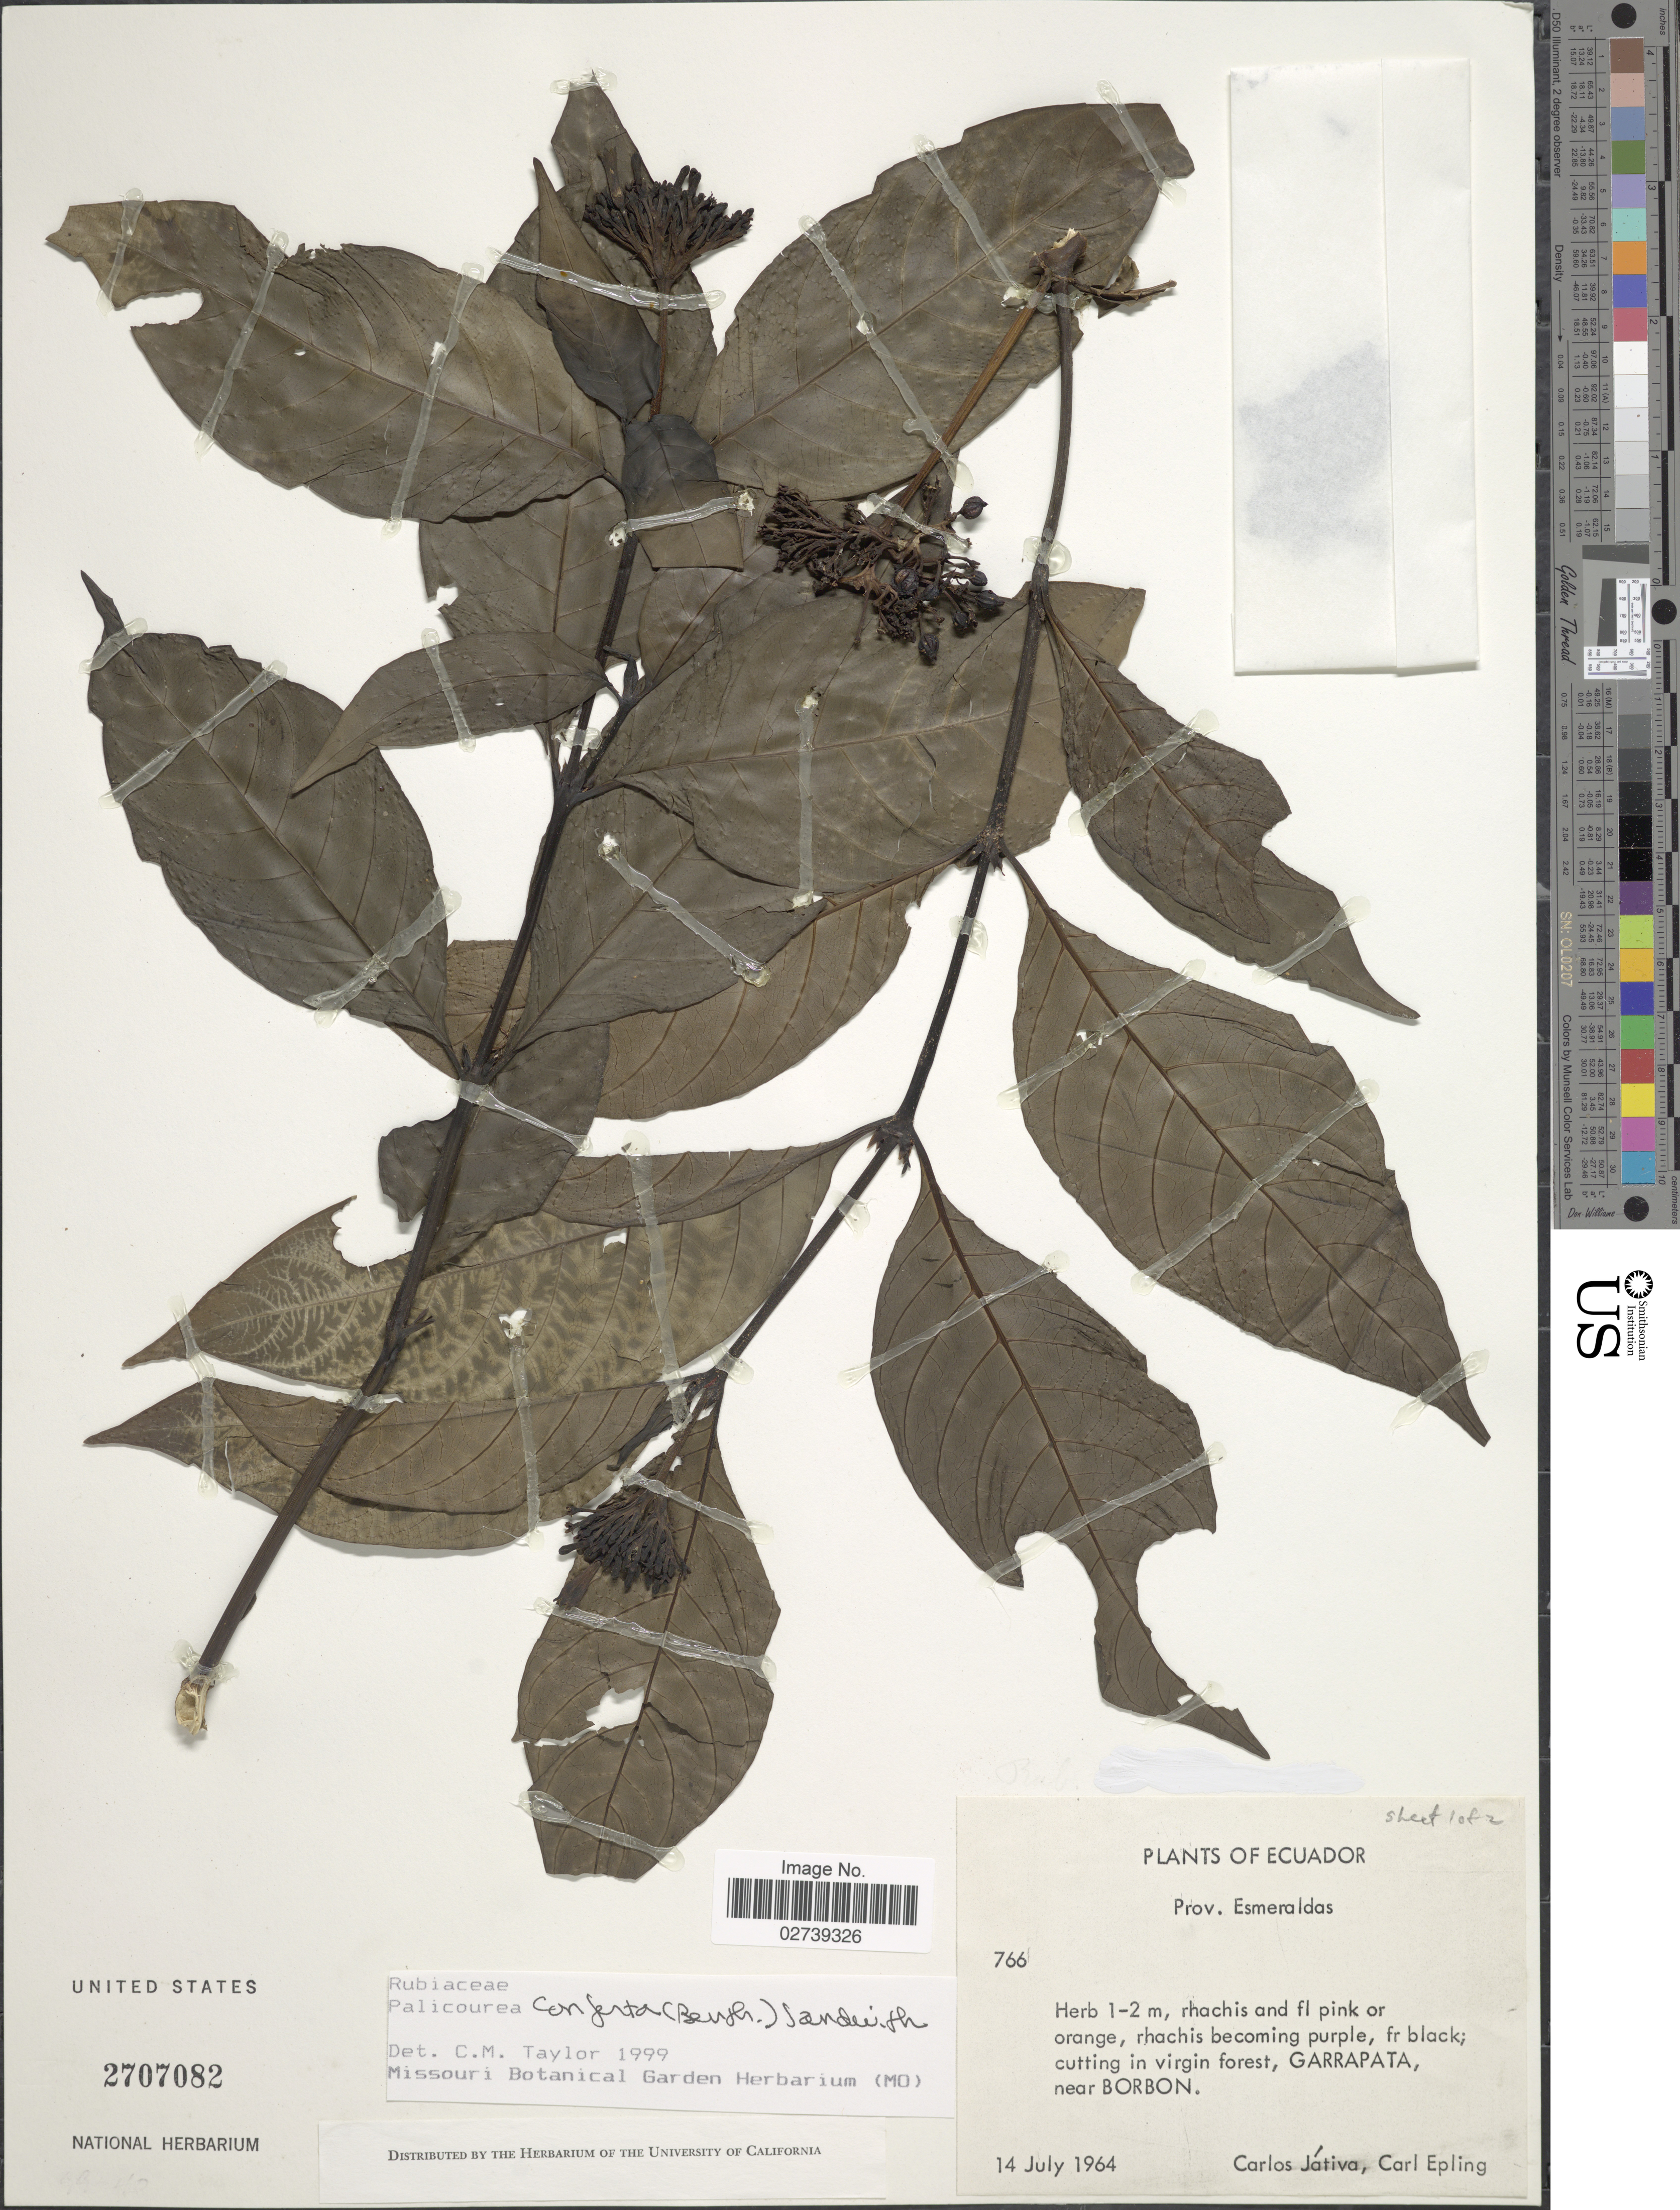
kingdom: Plantae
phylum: Tracheophyta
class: Magnoliopsida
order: Gentianales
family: Rubiaceae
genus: Palicourea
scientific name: Palicourea conferta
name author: (Benth.) Sandwith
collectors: C. D. Játiva & C. C. Epling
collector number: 766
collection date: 1964-07-14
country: Ecuador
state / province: Esmeraldas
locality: Cutting in virgin forest, Garrapata, near Borbon.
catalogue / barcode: US 2707082